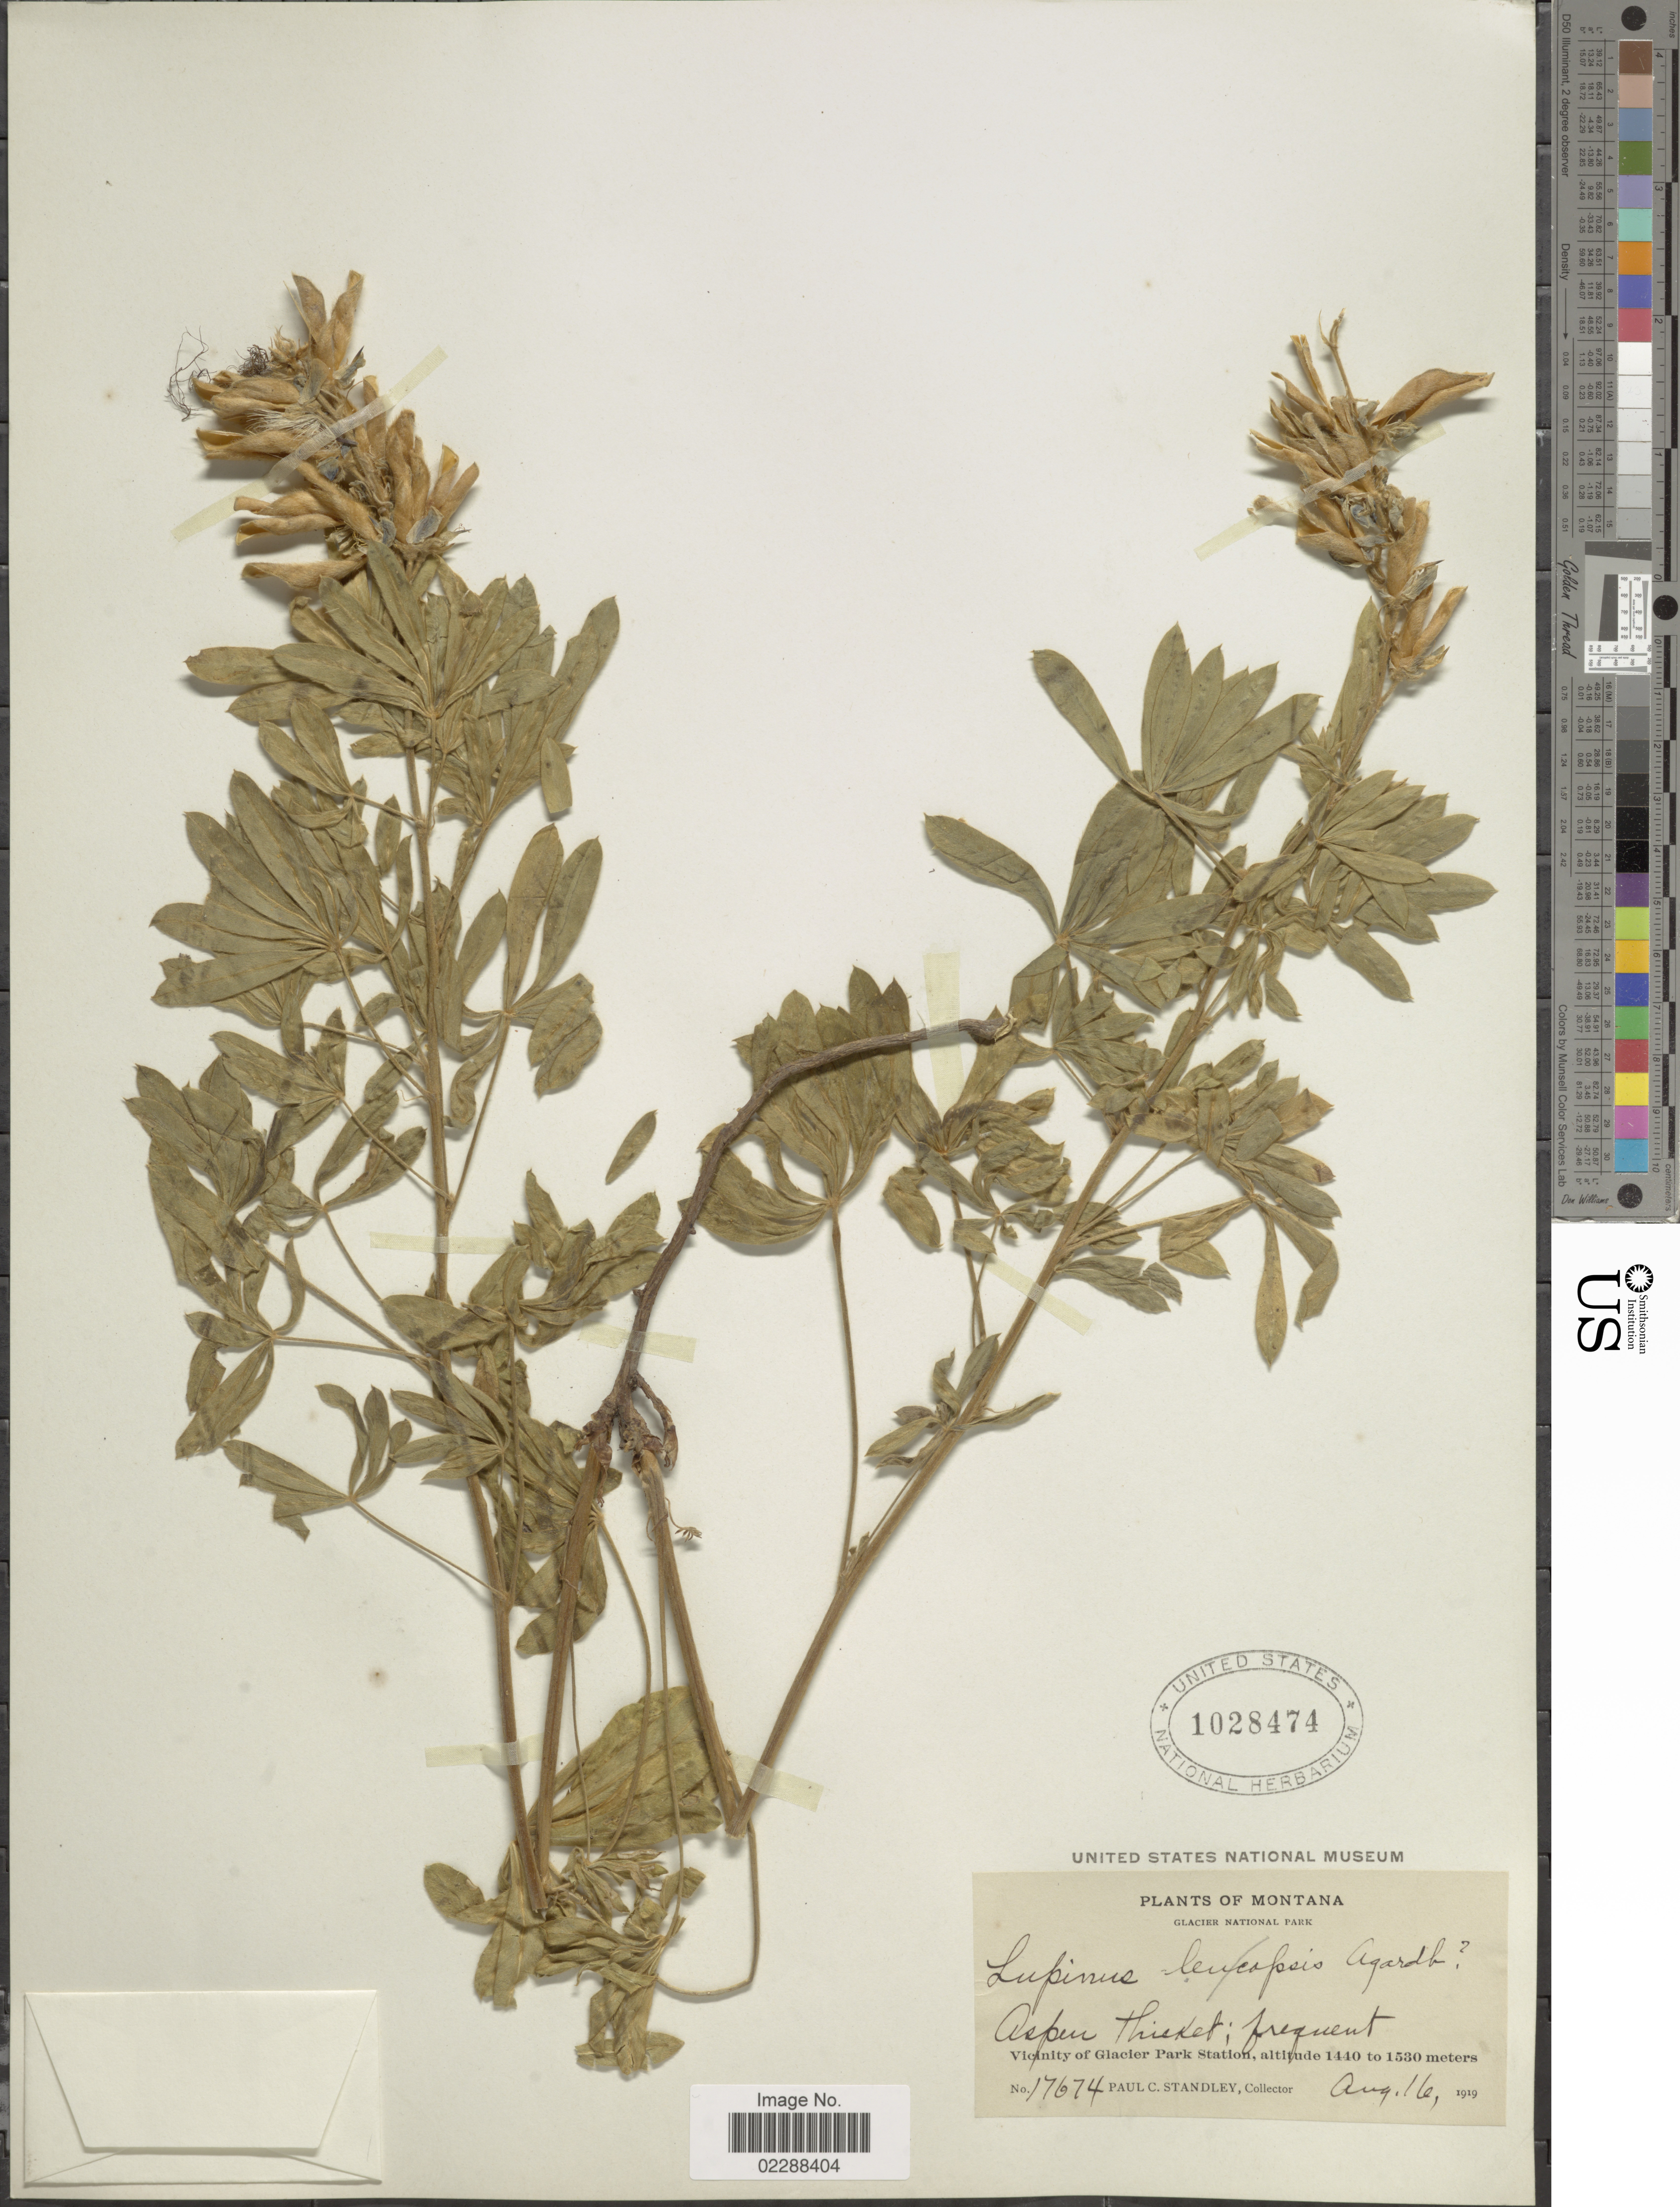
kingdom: Plantae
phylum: Tracheophyta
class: Magnoliopsida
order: Fabales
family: Fabaceae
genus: Lupinus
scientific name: Lupinus sp.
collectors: P. C. Standley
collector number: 17674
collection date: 1919-08-16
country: United States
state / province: Montana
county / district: Glacier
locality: Glacier National Park, Vicinity of Glacier Park Station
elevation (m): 1440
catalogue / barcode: US 1028474